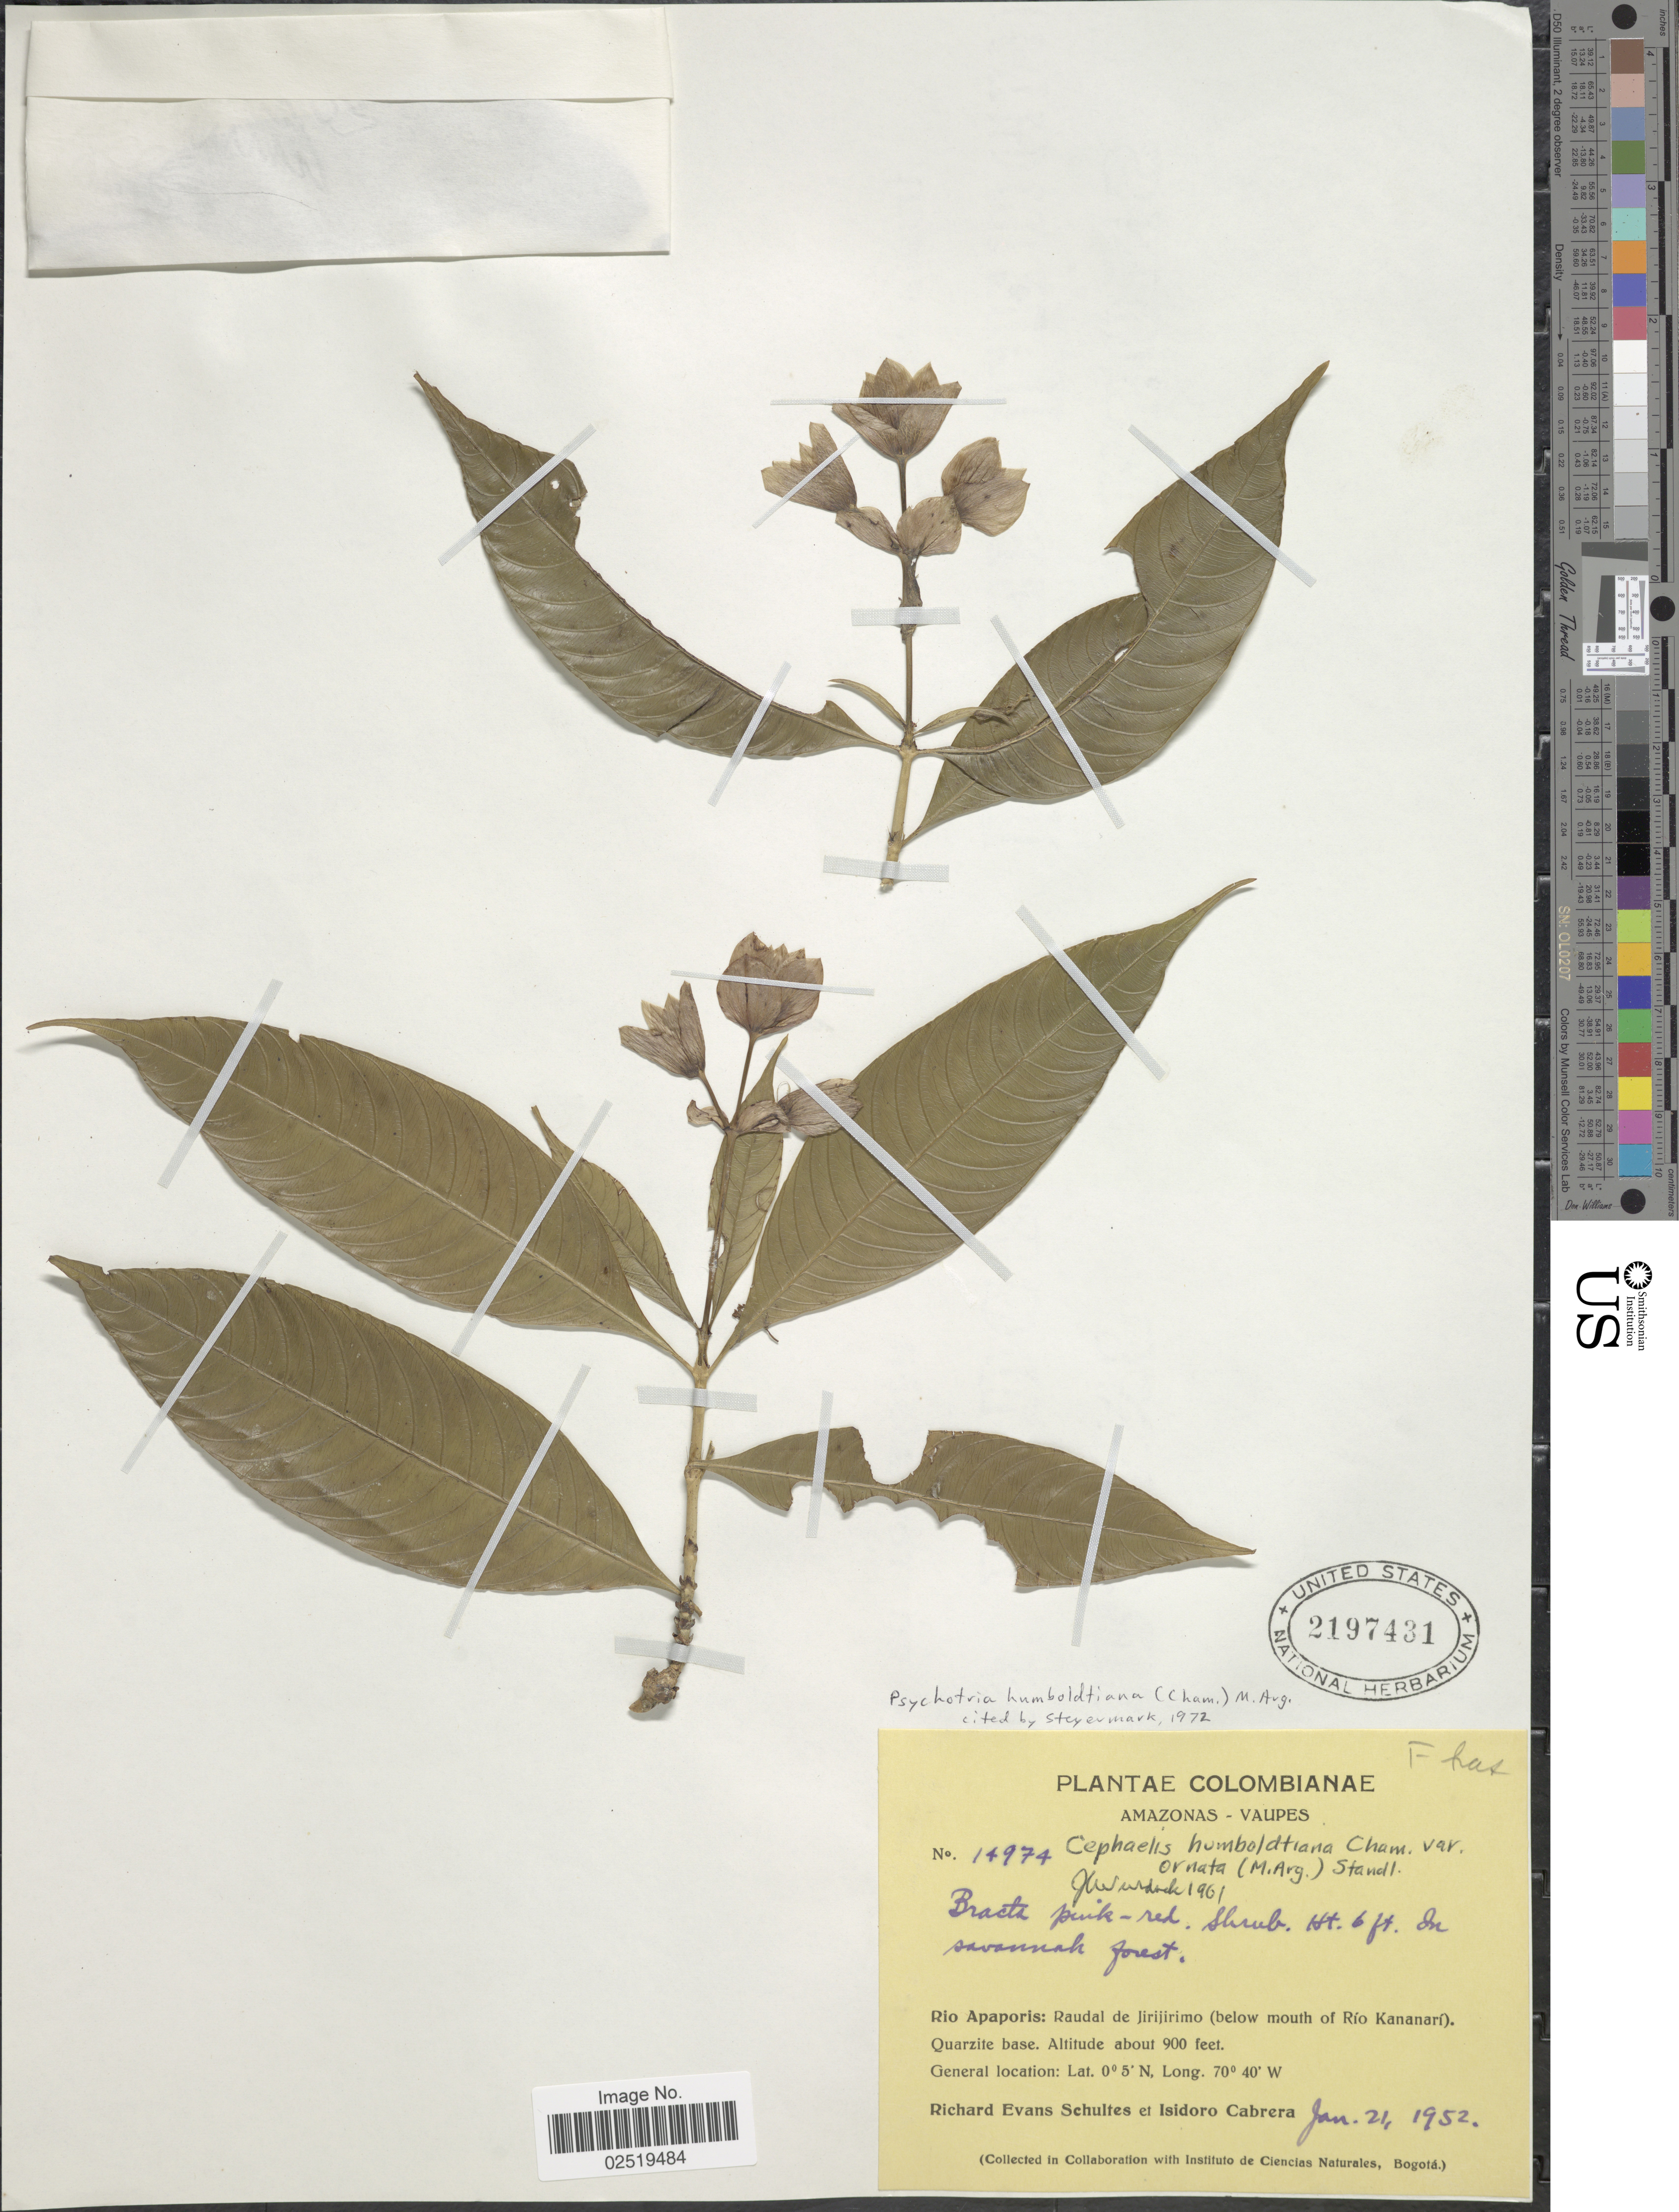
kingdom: Plantae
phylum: Tracheophyta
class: Magnoliopsida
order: Gentianales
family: Rubiaceae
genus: Psychotria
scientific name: Psychotria humboldtiana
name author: (Cham.) Müll. Arg.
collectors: R. E. Schultes & I. Cabrera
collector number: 14974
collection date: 1952-01-21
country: Colombia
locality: Amazonas-Vaupes, Rio Apaporis: Raudal de Jirijirimo (below mouth of Rio Kananari), Quartzite base.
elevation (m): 274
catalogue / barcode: US 2197431